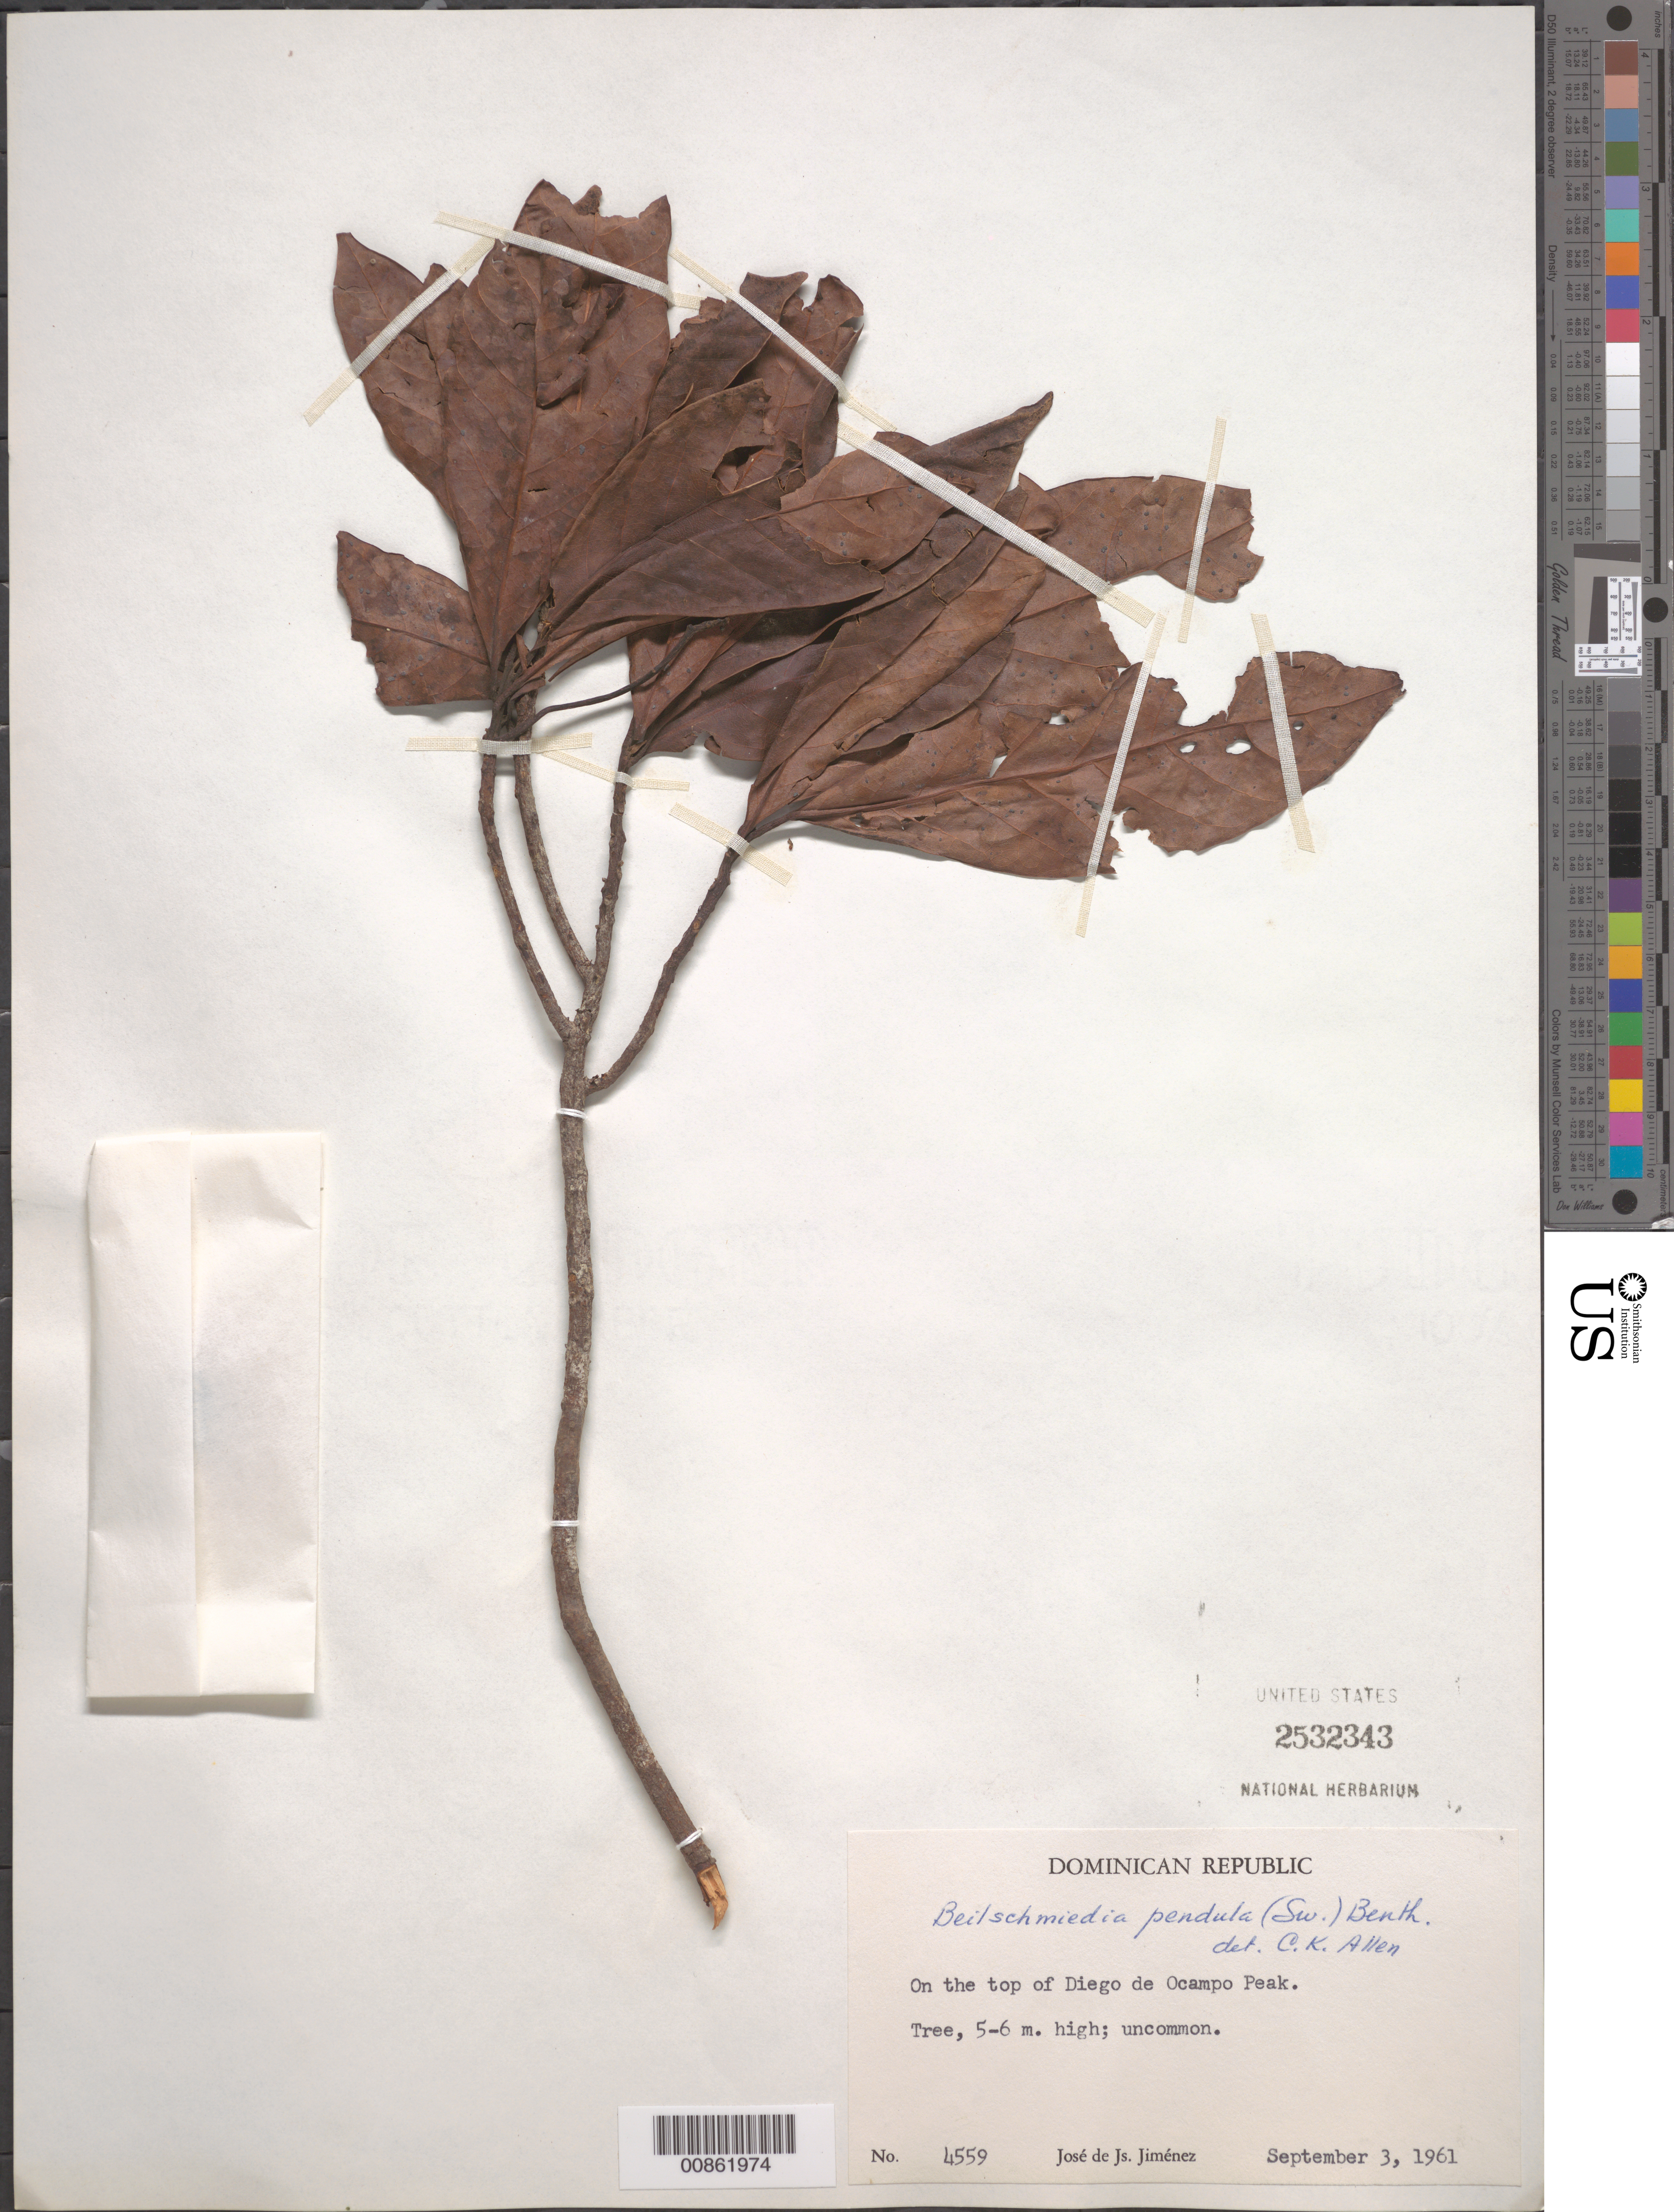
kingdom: Plantae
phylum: Tracheophyta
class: Magnoliopsida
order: Laurales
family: Lauraceae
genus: Beilschmiedia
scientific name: Beilschmiedia pendula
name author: (Sw.) Hemsl.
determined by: Allen, C. K.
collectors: J. J. Jiménez Almonte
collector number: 4559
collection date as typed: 03 Sep 1961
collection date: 1961-09-03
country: Dominican Republic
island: Hispaniola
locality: On top of Diego de Ocampo Peak.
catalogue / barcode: US 2532343